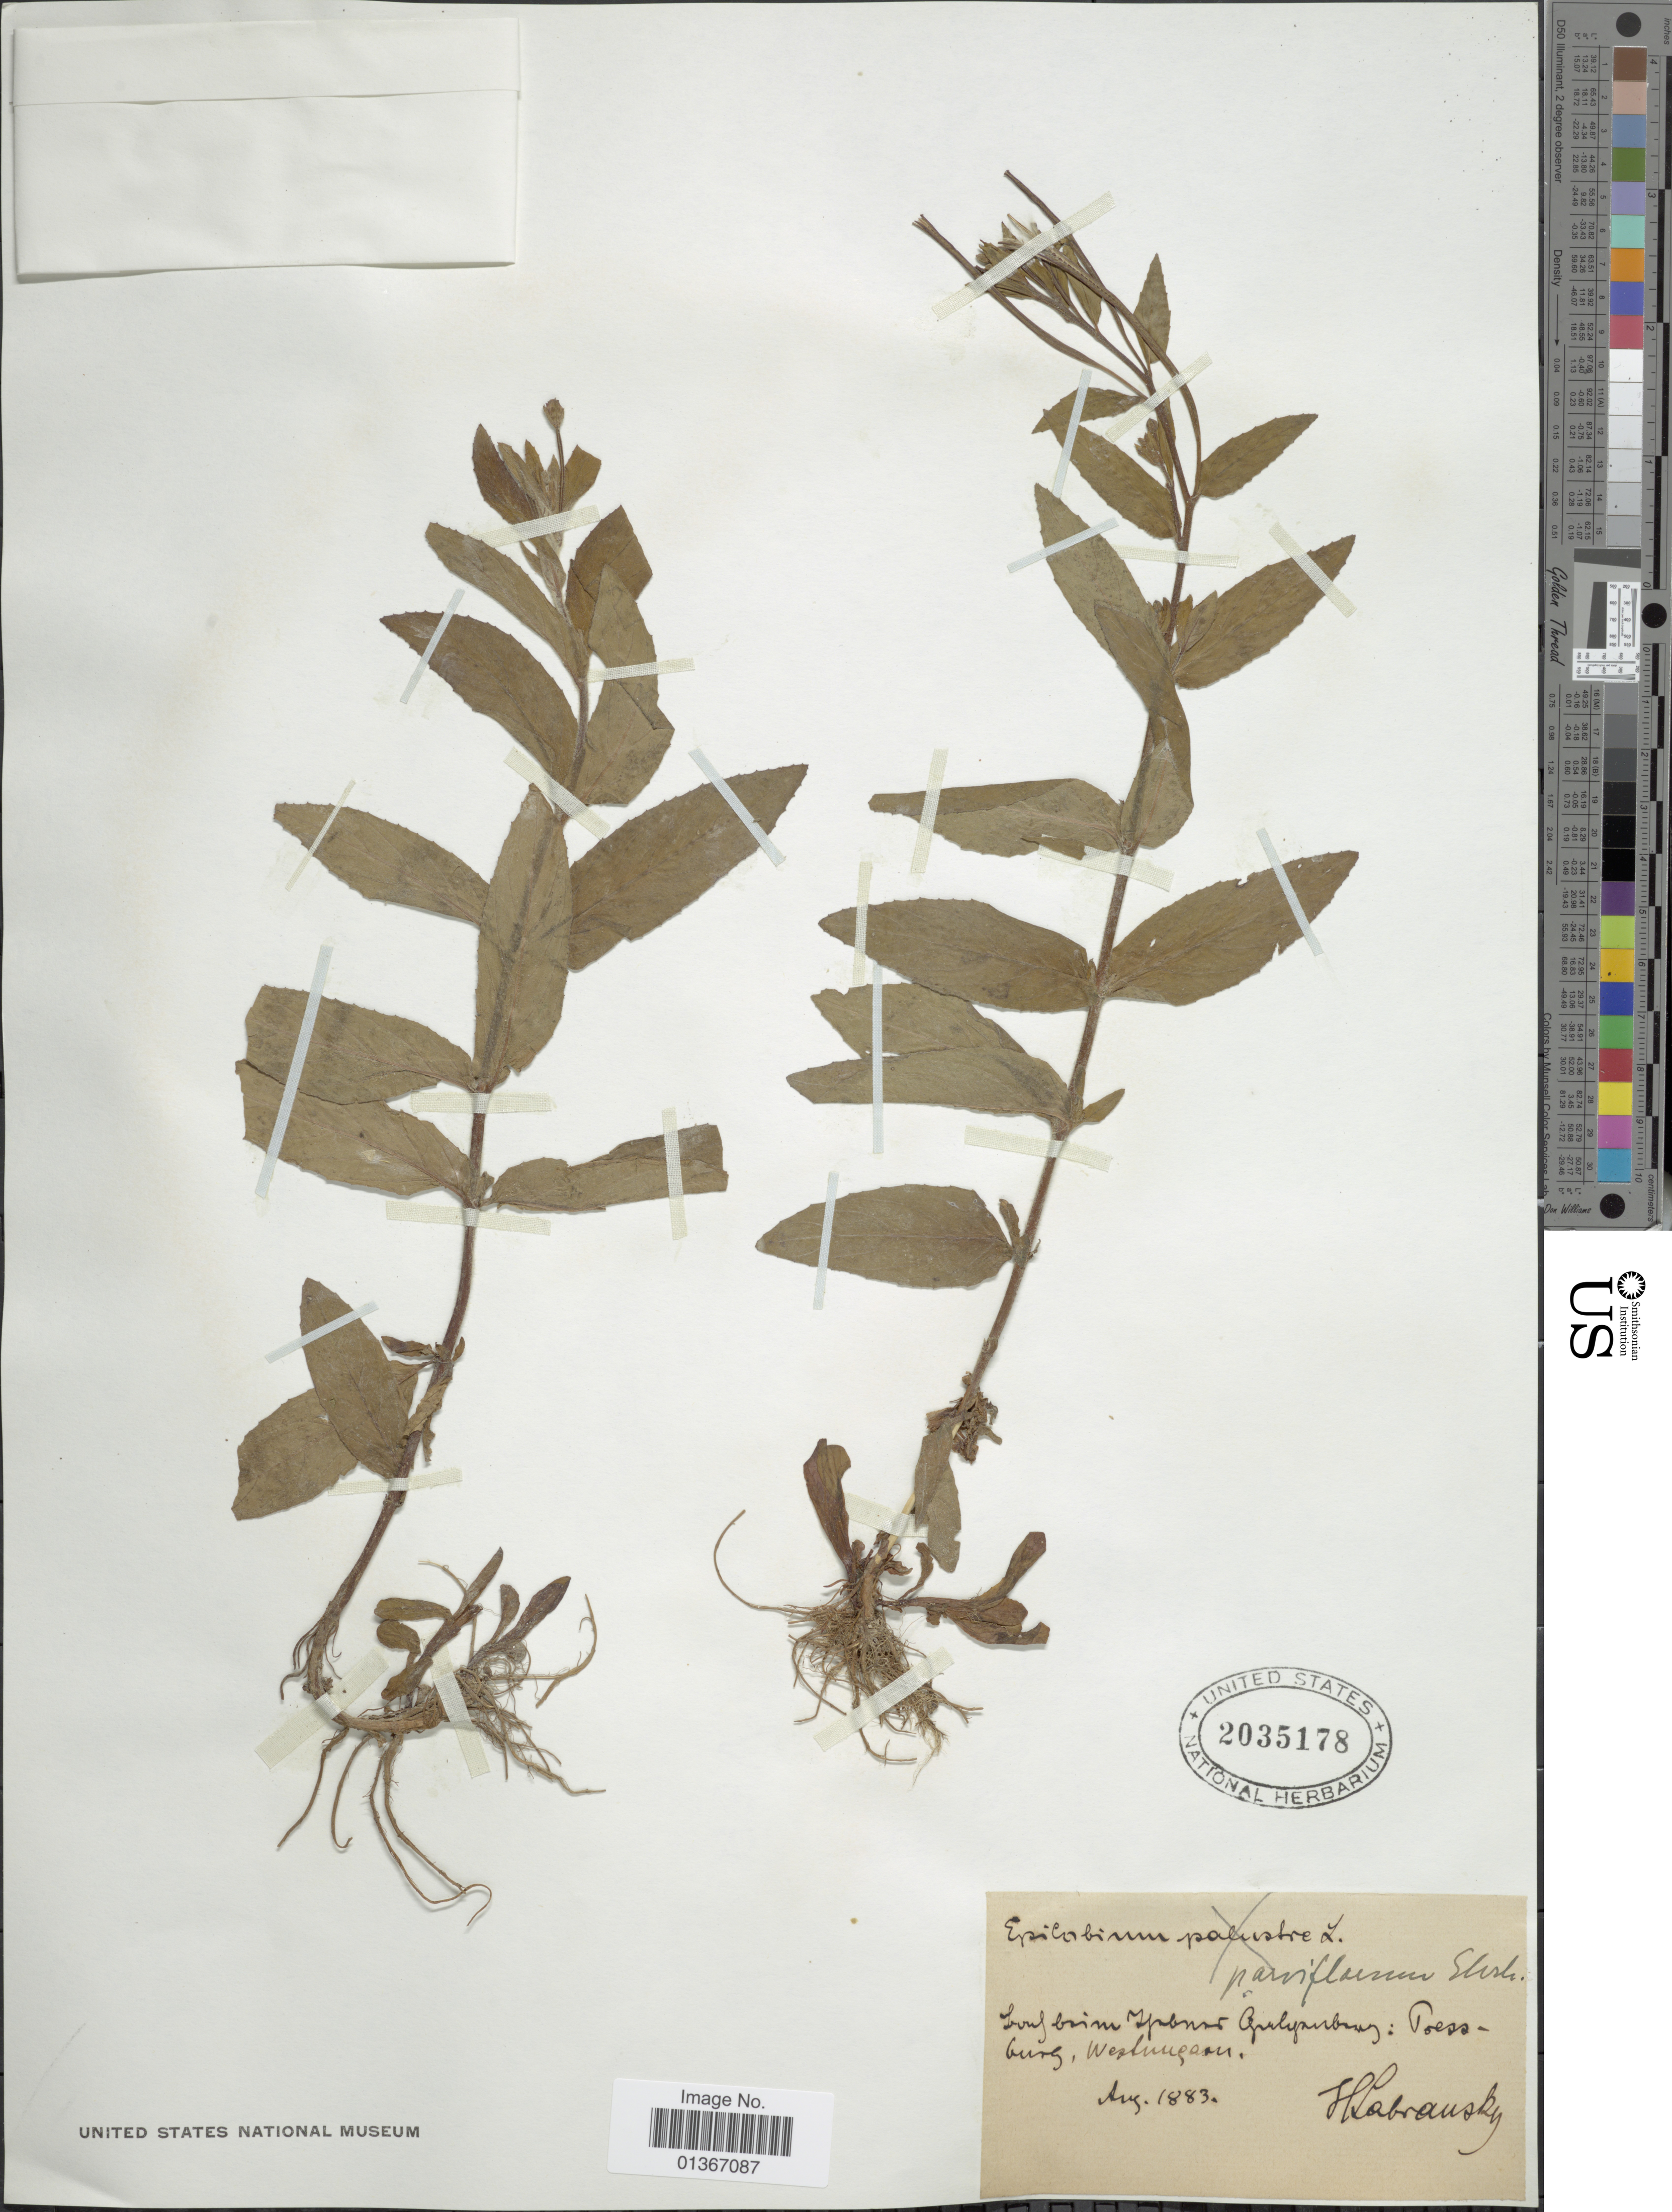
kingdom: Plantae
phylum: Tracheophyta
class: Magnoliopsida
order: Myrtales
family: Onagraceae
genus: Epilobium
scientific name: Epilobium parviflorum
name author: Schreb.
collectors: H. Labransky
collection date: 1883-08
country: Slovakia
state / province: Bratislavsky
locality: [illegible text]: Pressburg, Westungarn.[interpreted]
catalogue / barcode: US 2035178